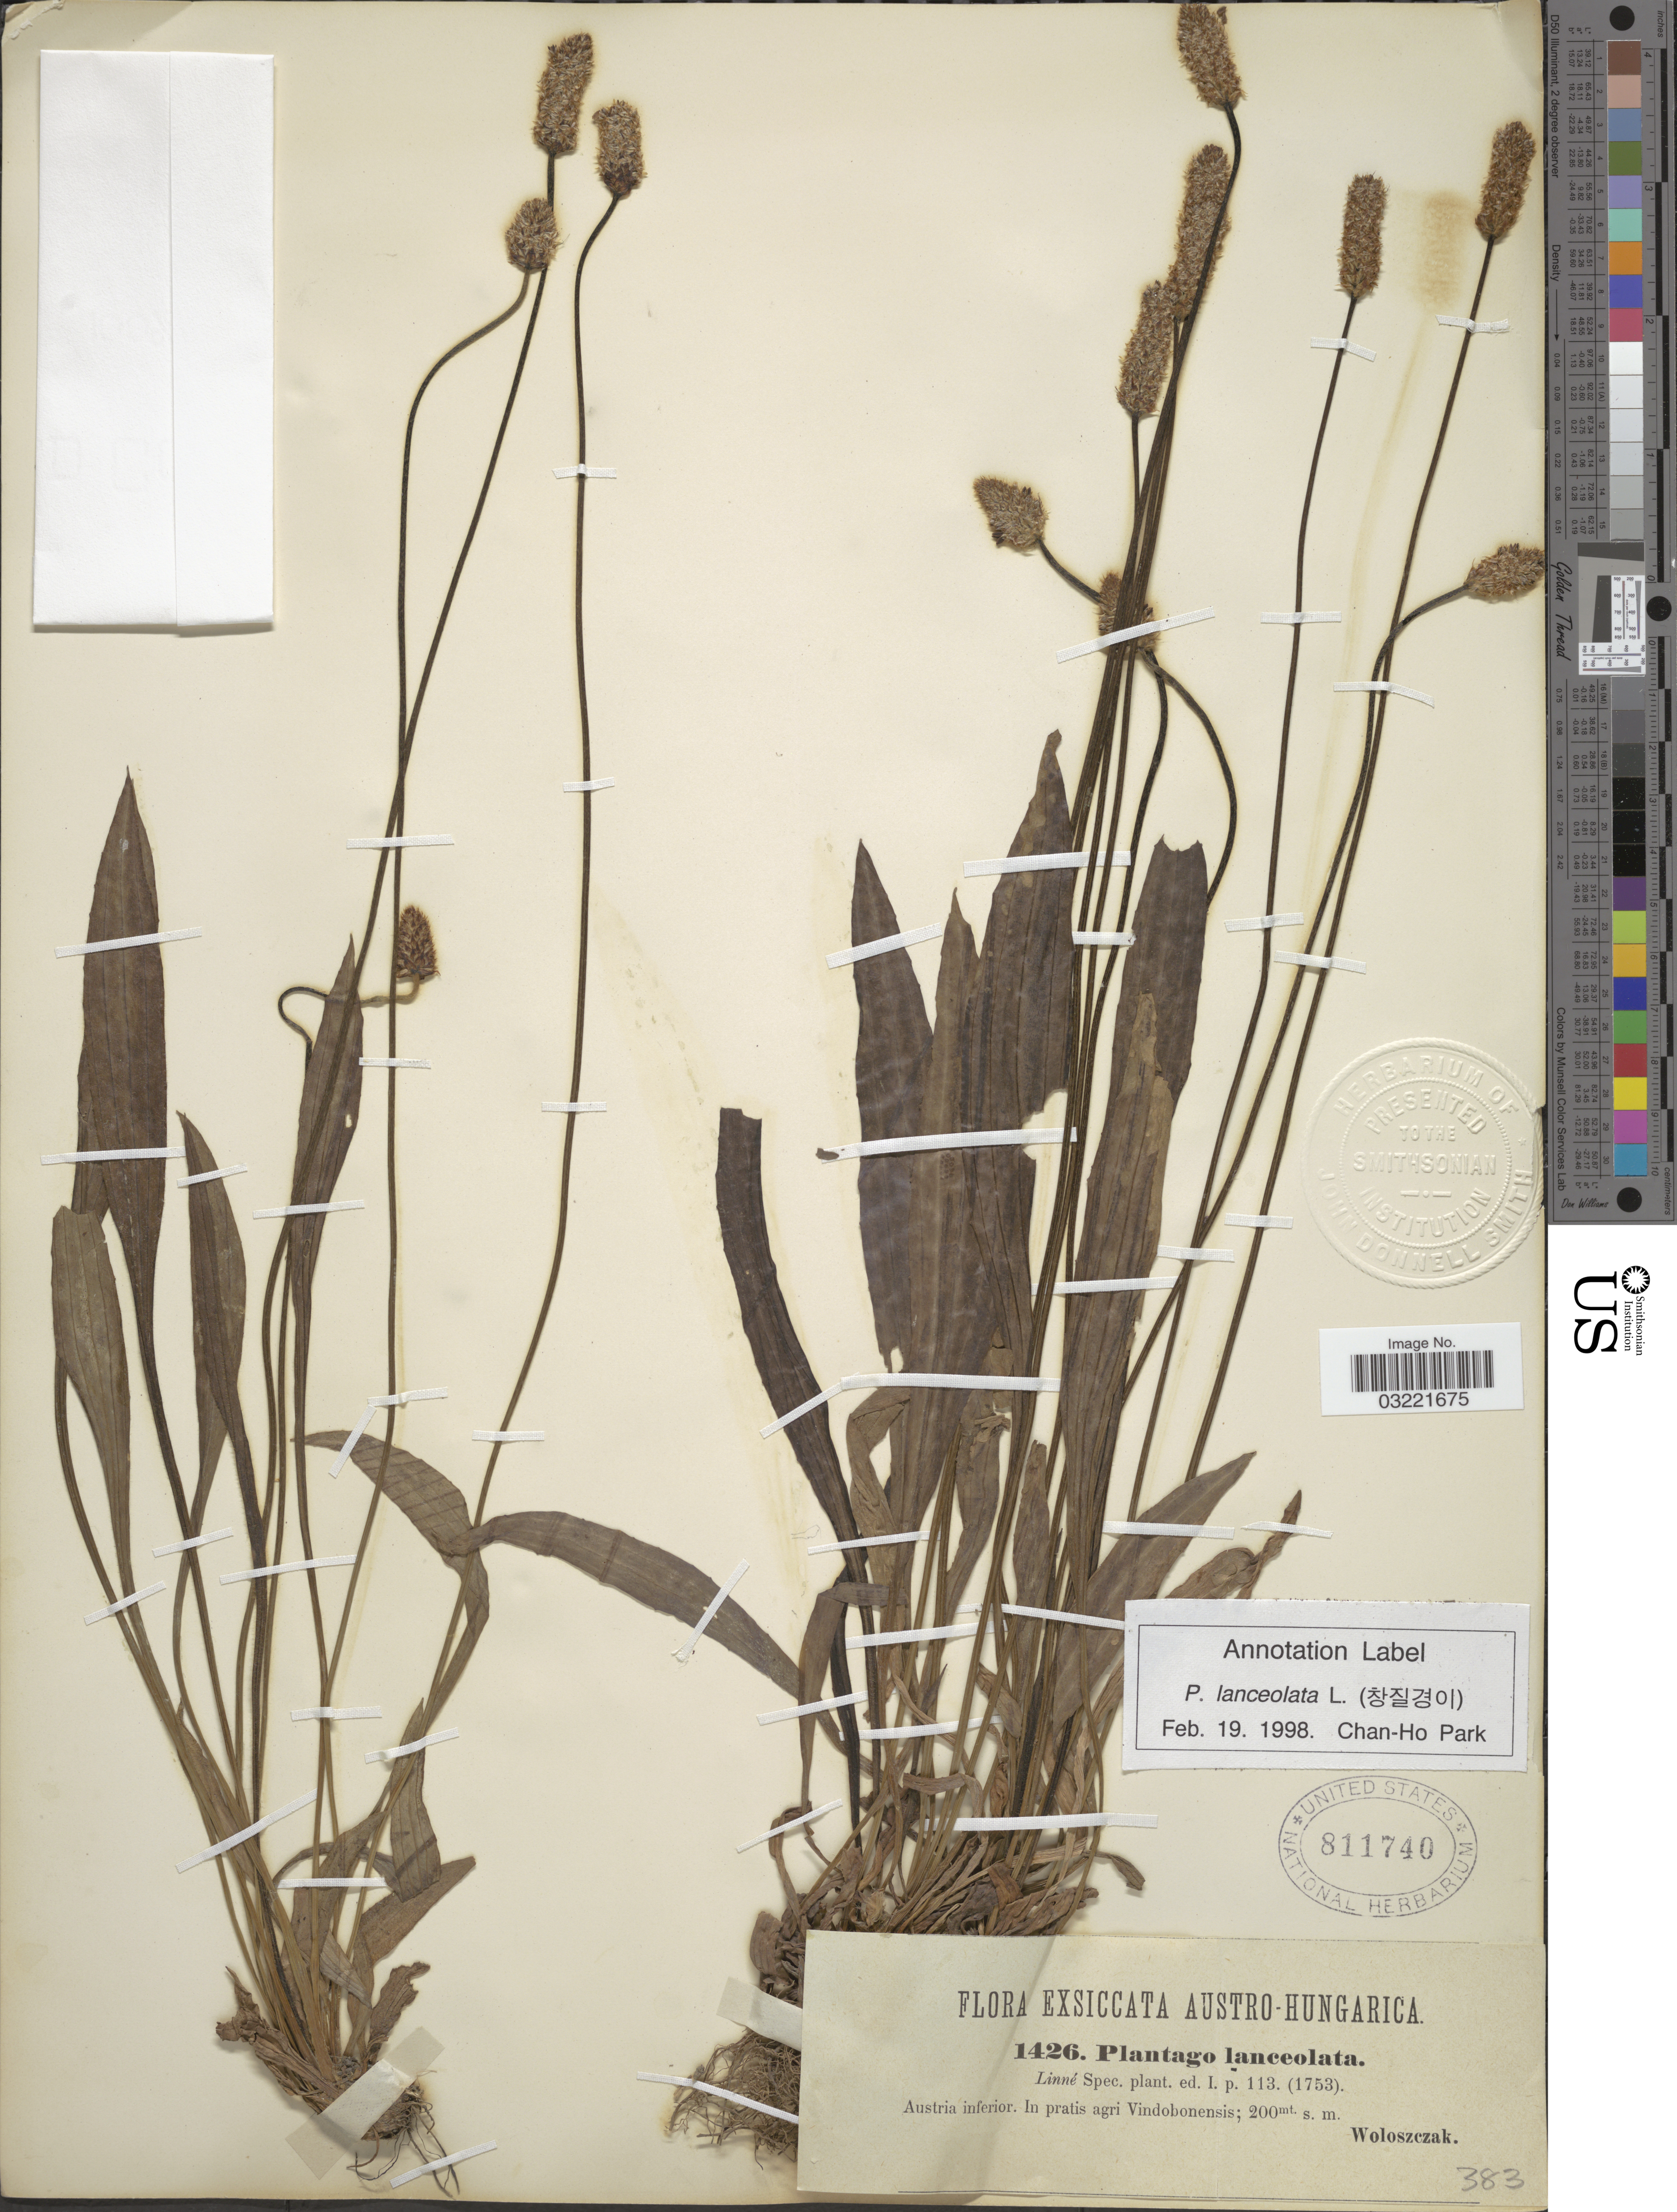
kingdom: Plantae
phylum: Tracheophyta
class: Magnoliopsida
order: Lamiales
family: Plantaginaceae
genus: Plantago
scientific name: Plantago lanceolata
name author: L.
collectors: Woloszczak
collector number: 1426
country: Austria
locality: Austria inferior. In pratis agri Vindobonensis.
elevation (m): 200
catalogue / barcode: US 811740